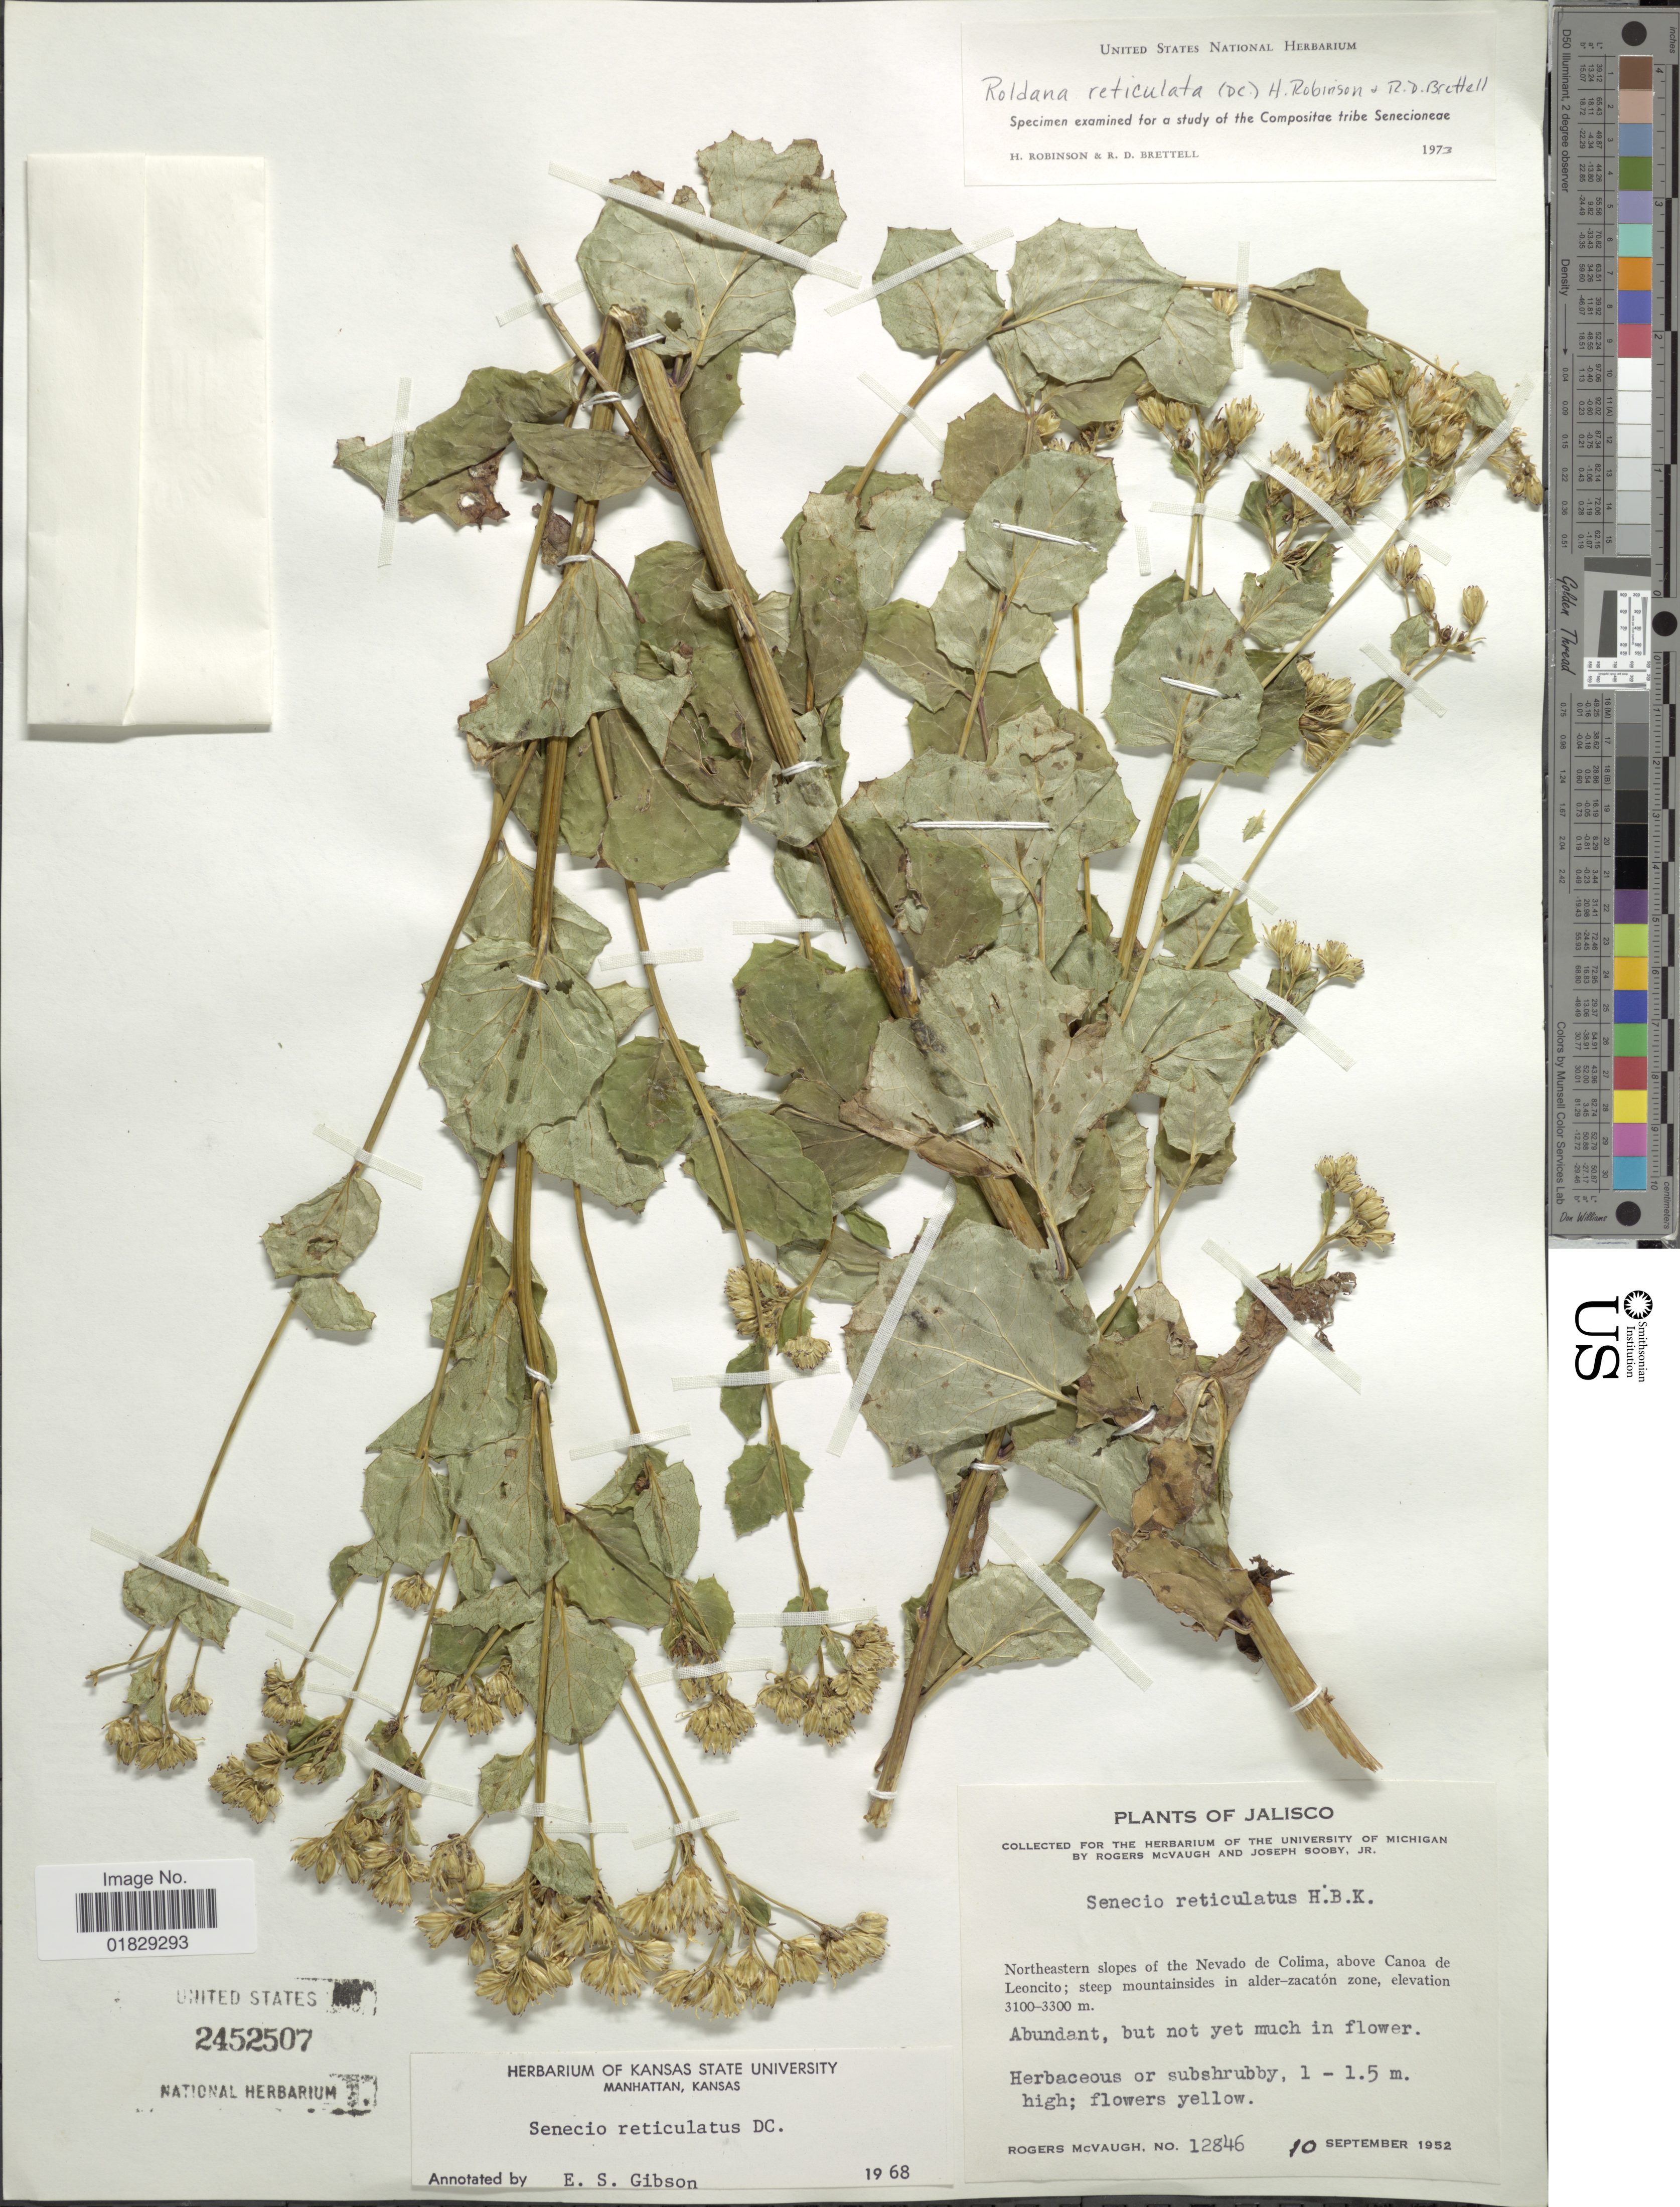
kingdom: Plantae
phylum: Tracheophyta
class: Magnoliopsida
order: Asterales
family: Asteraceae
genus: Roldana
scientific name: Roldana reticulata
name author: (DC.) H. Rob. & Brettell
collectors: R. McVaugh & J. Sooby Jr.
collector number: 12846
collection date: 1952-09-10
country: Mexico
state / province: Jalisco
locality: Northeastern slopes of the Nevado de Colima, above Canoa de Leoncito; steep mountainsides in alder-zacatón zone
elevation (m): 3100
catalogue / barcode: US 2452507